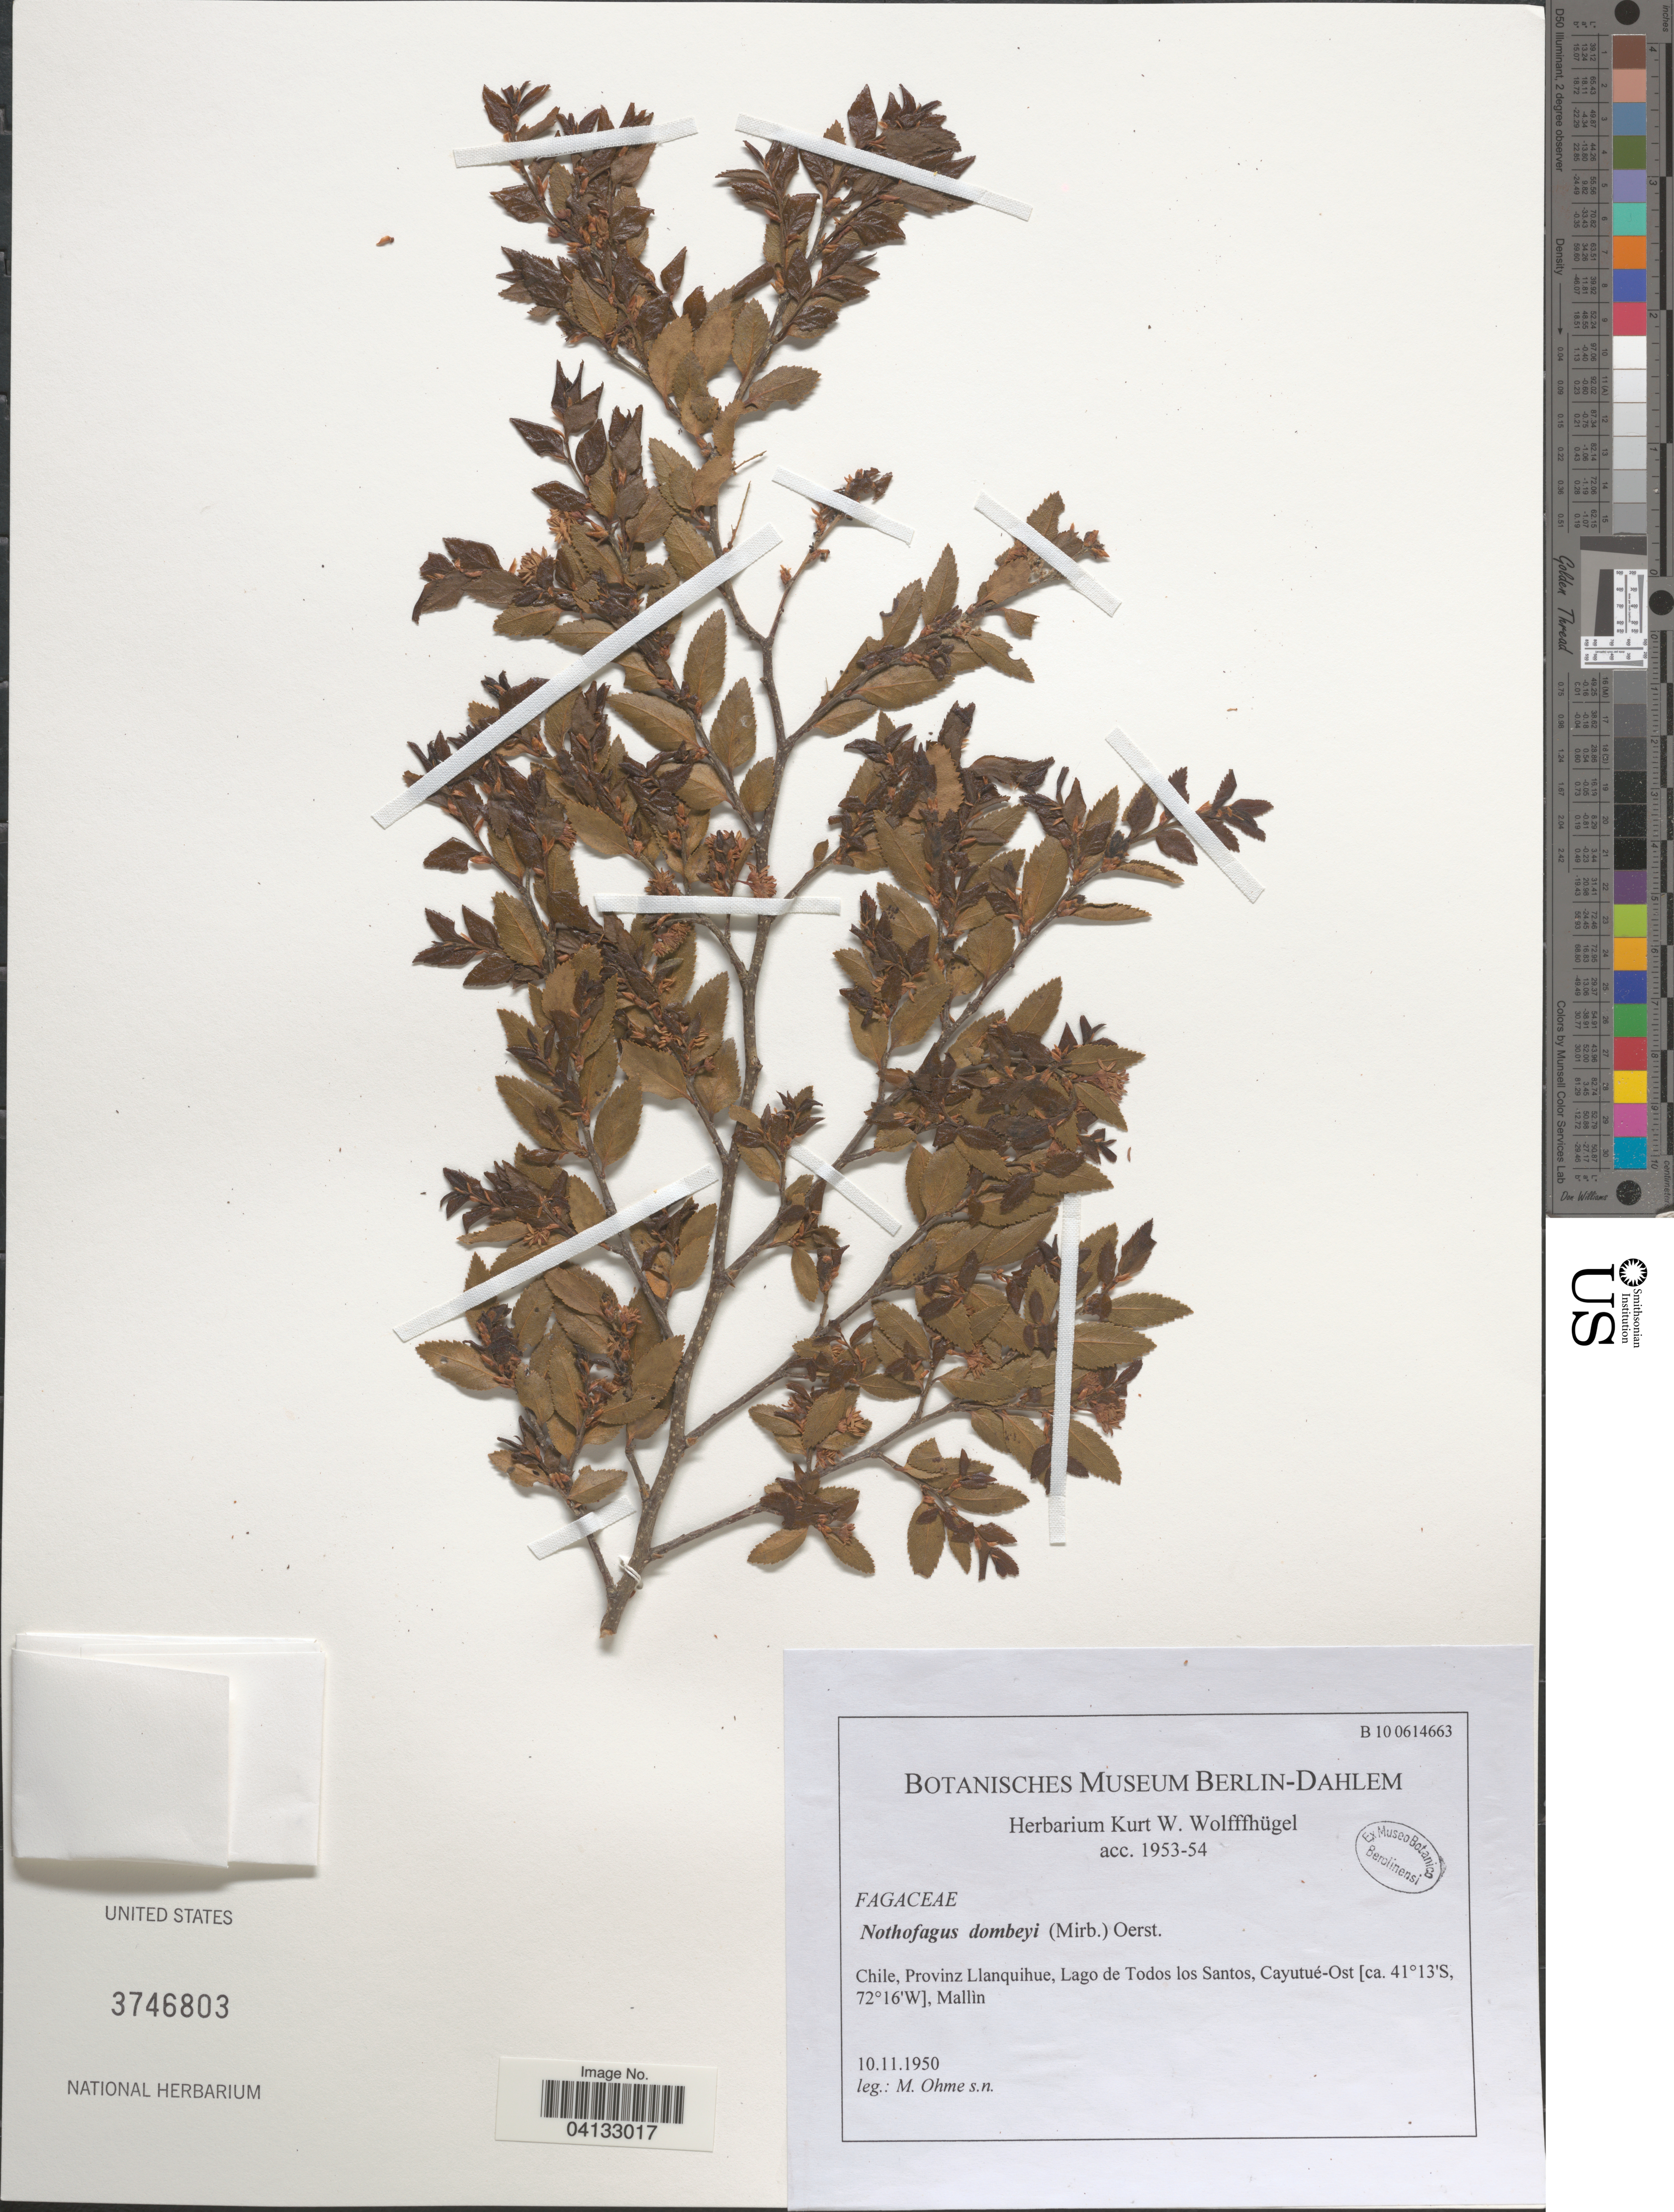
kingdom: Plantae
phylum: Tracheophyta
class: Magnoliopsida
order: Fagales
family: Nothofagaceae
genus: Nothofagus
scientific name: Nothofagus dombeyi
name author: (Mirb.) Oerst.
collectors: M. Ohme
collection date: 1950-11-10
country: Chile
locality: Provinz Llanquihue, Lago de Todos los Santos, Cayutué-Ost, Mallìn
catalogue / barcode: US 3746803